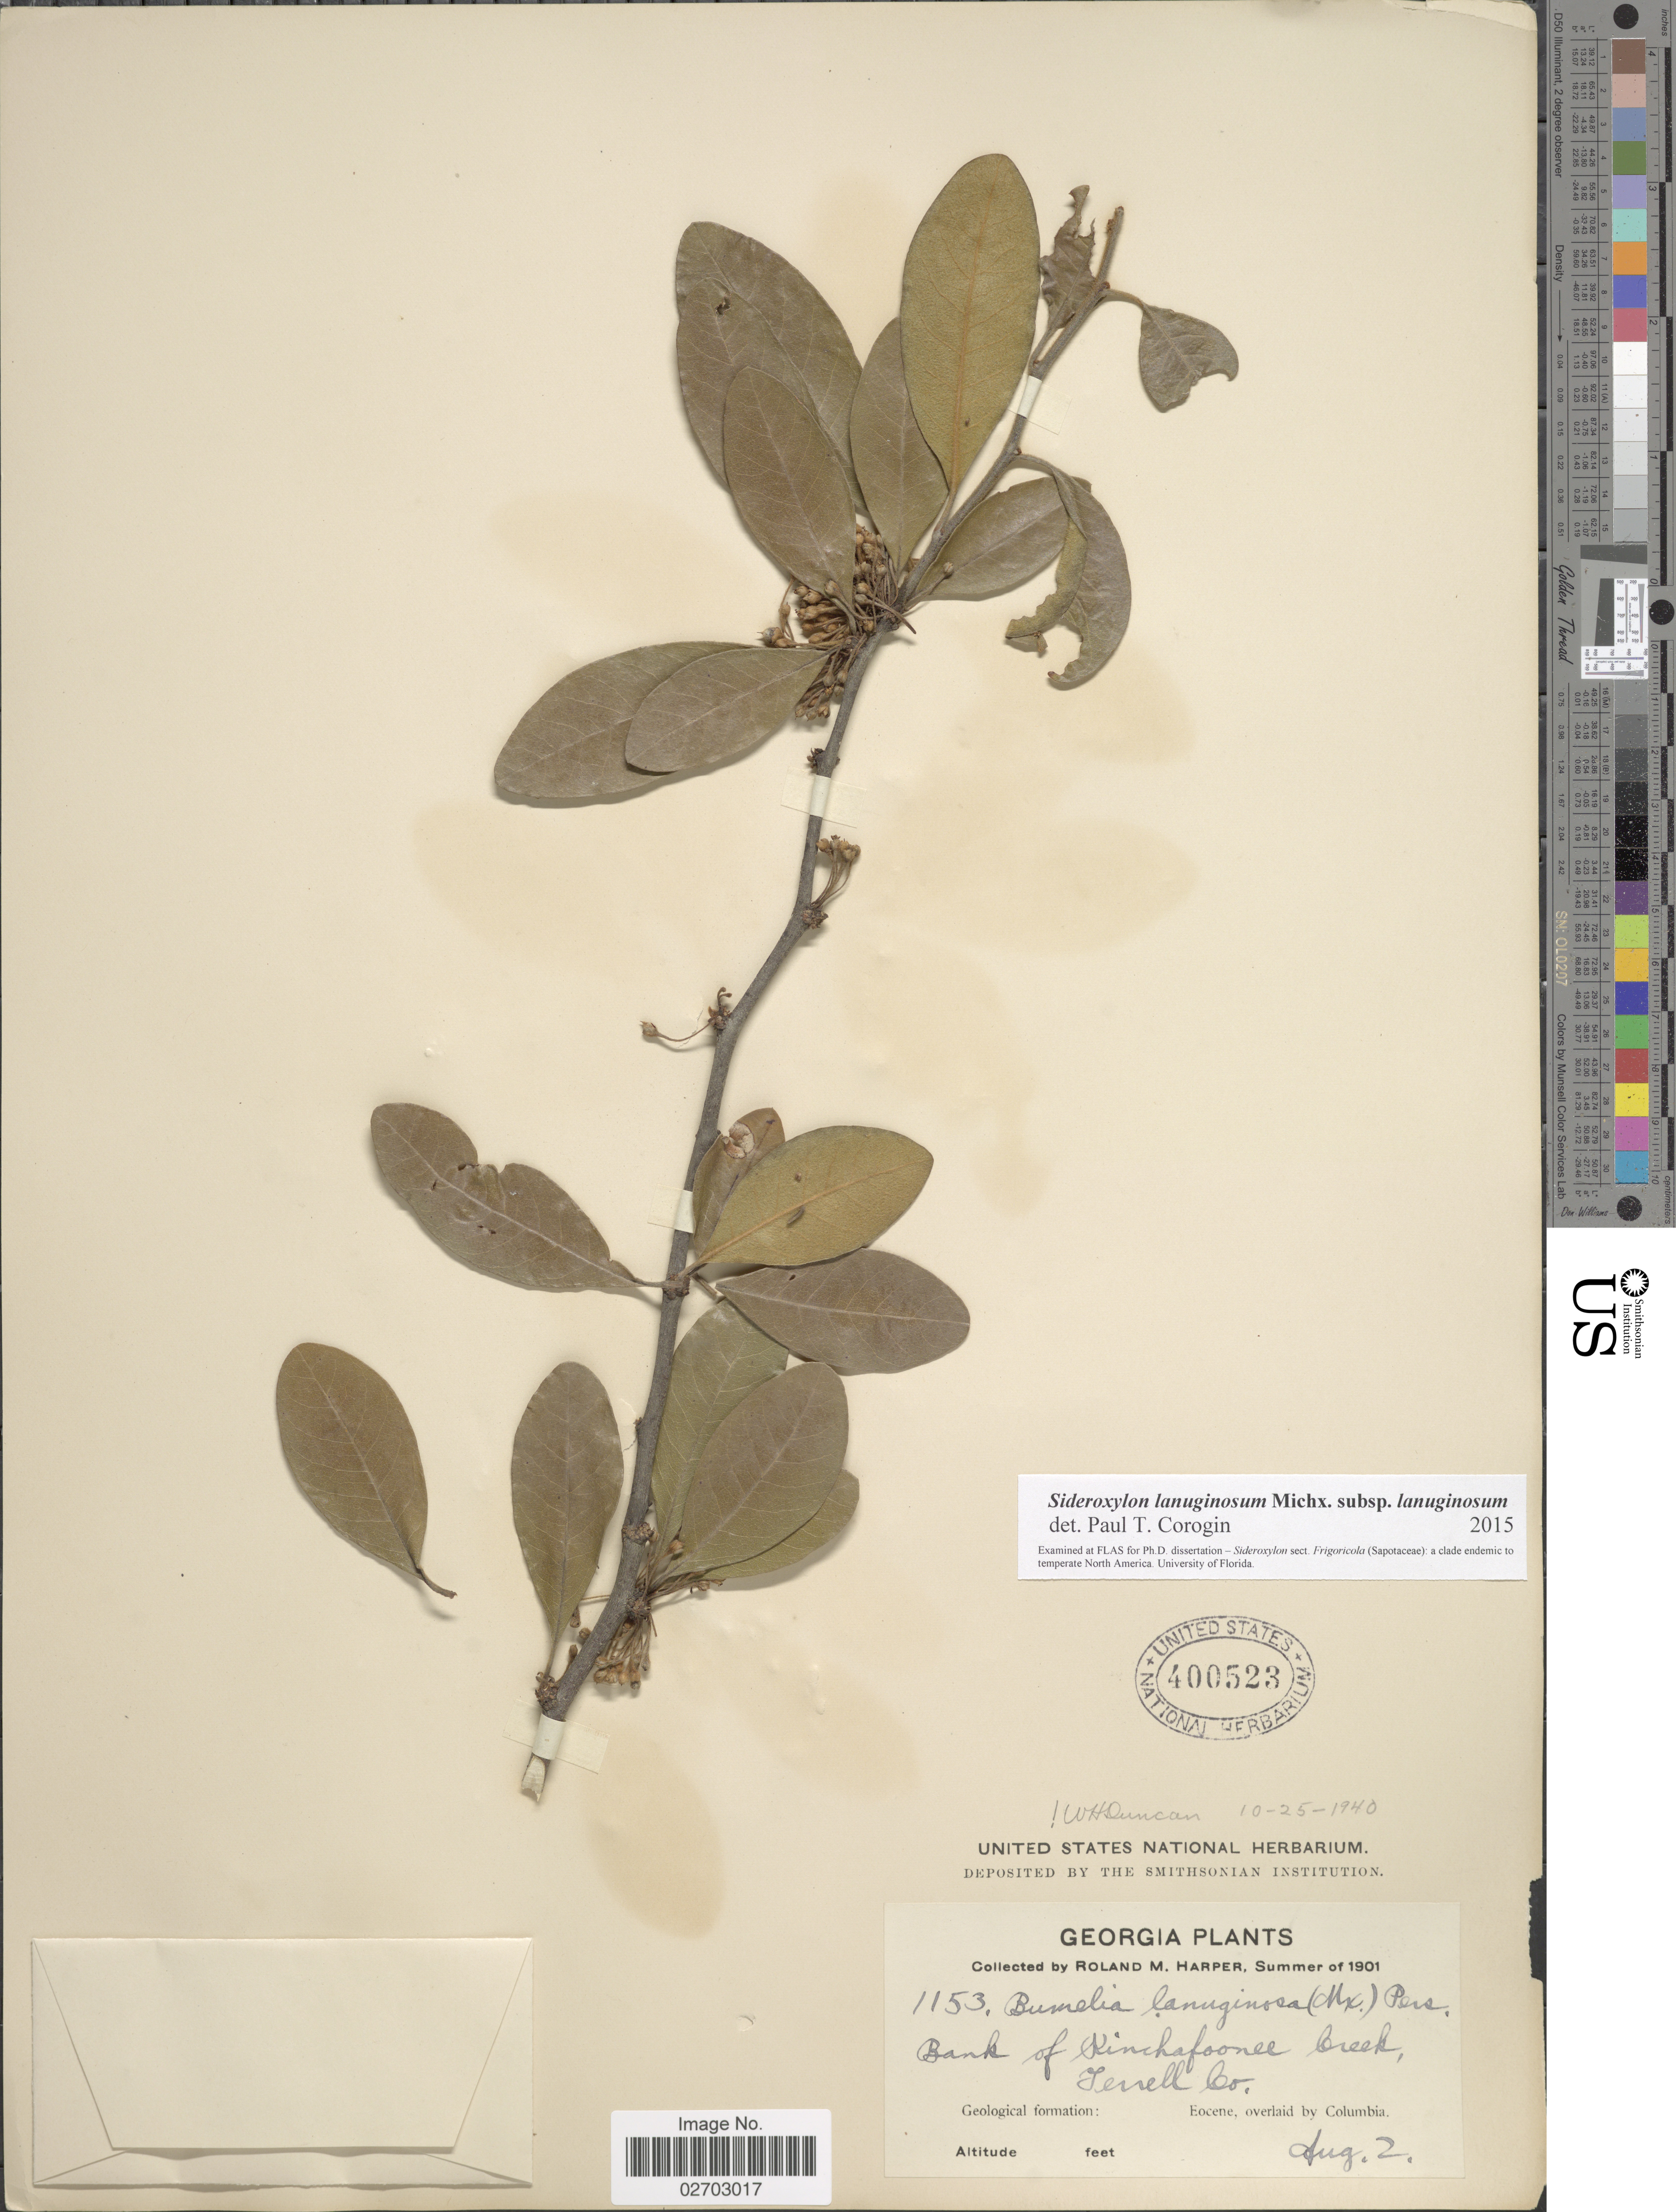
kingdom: Plantae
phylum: Tracheophyta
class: Magnoliopsida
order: Ericales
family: Sapotaceae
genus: Sideroxylon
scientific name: Sideroxylon lanuginosum subsp. lanuginosum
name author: Michx.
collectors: R. M. Harper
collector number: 1153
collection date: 1901-08-02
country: United States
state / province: Georgia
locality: Bank of Kinchafoonee Creek, Terrell Co., Eocene, overlaid by Columbia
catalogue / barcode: US 400523